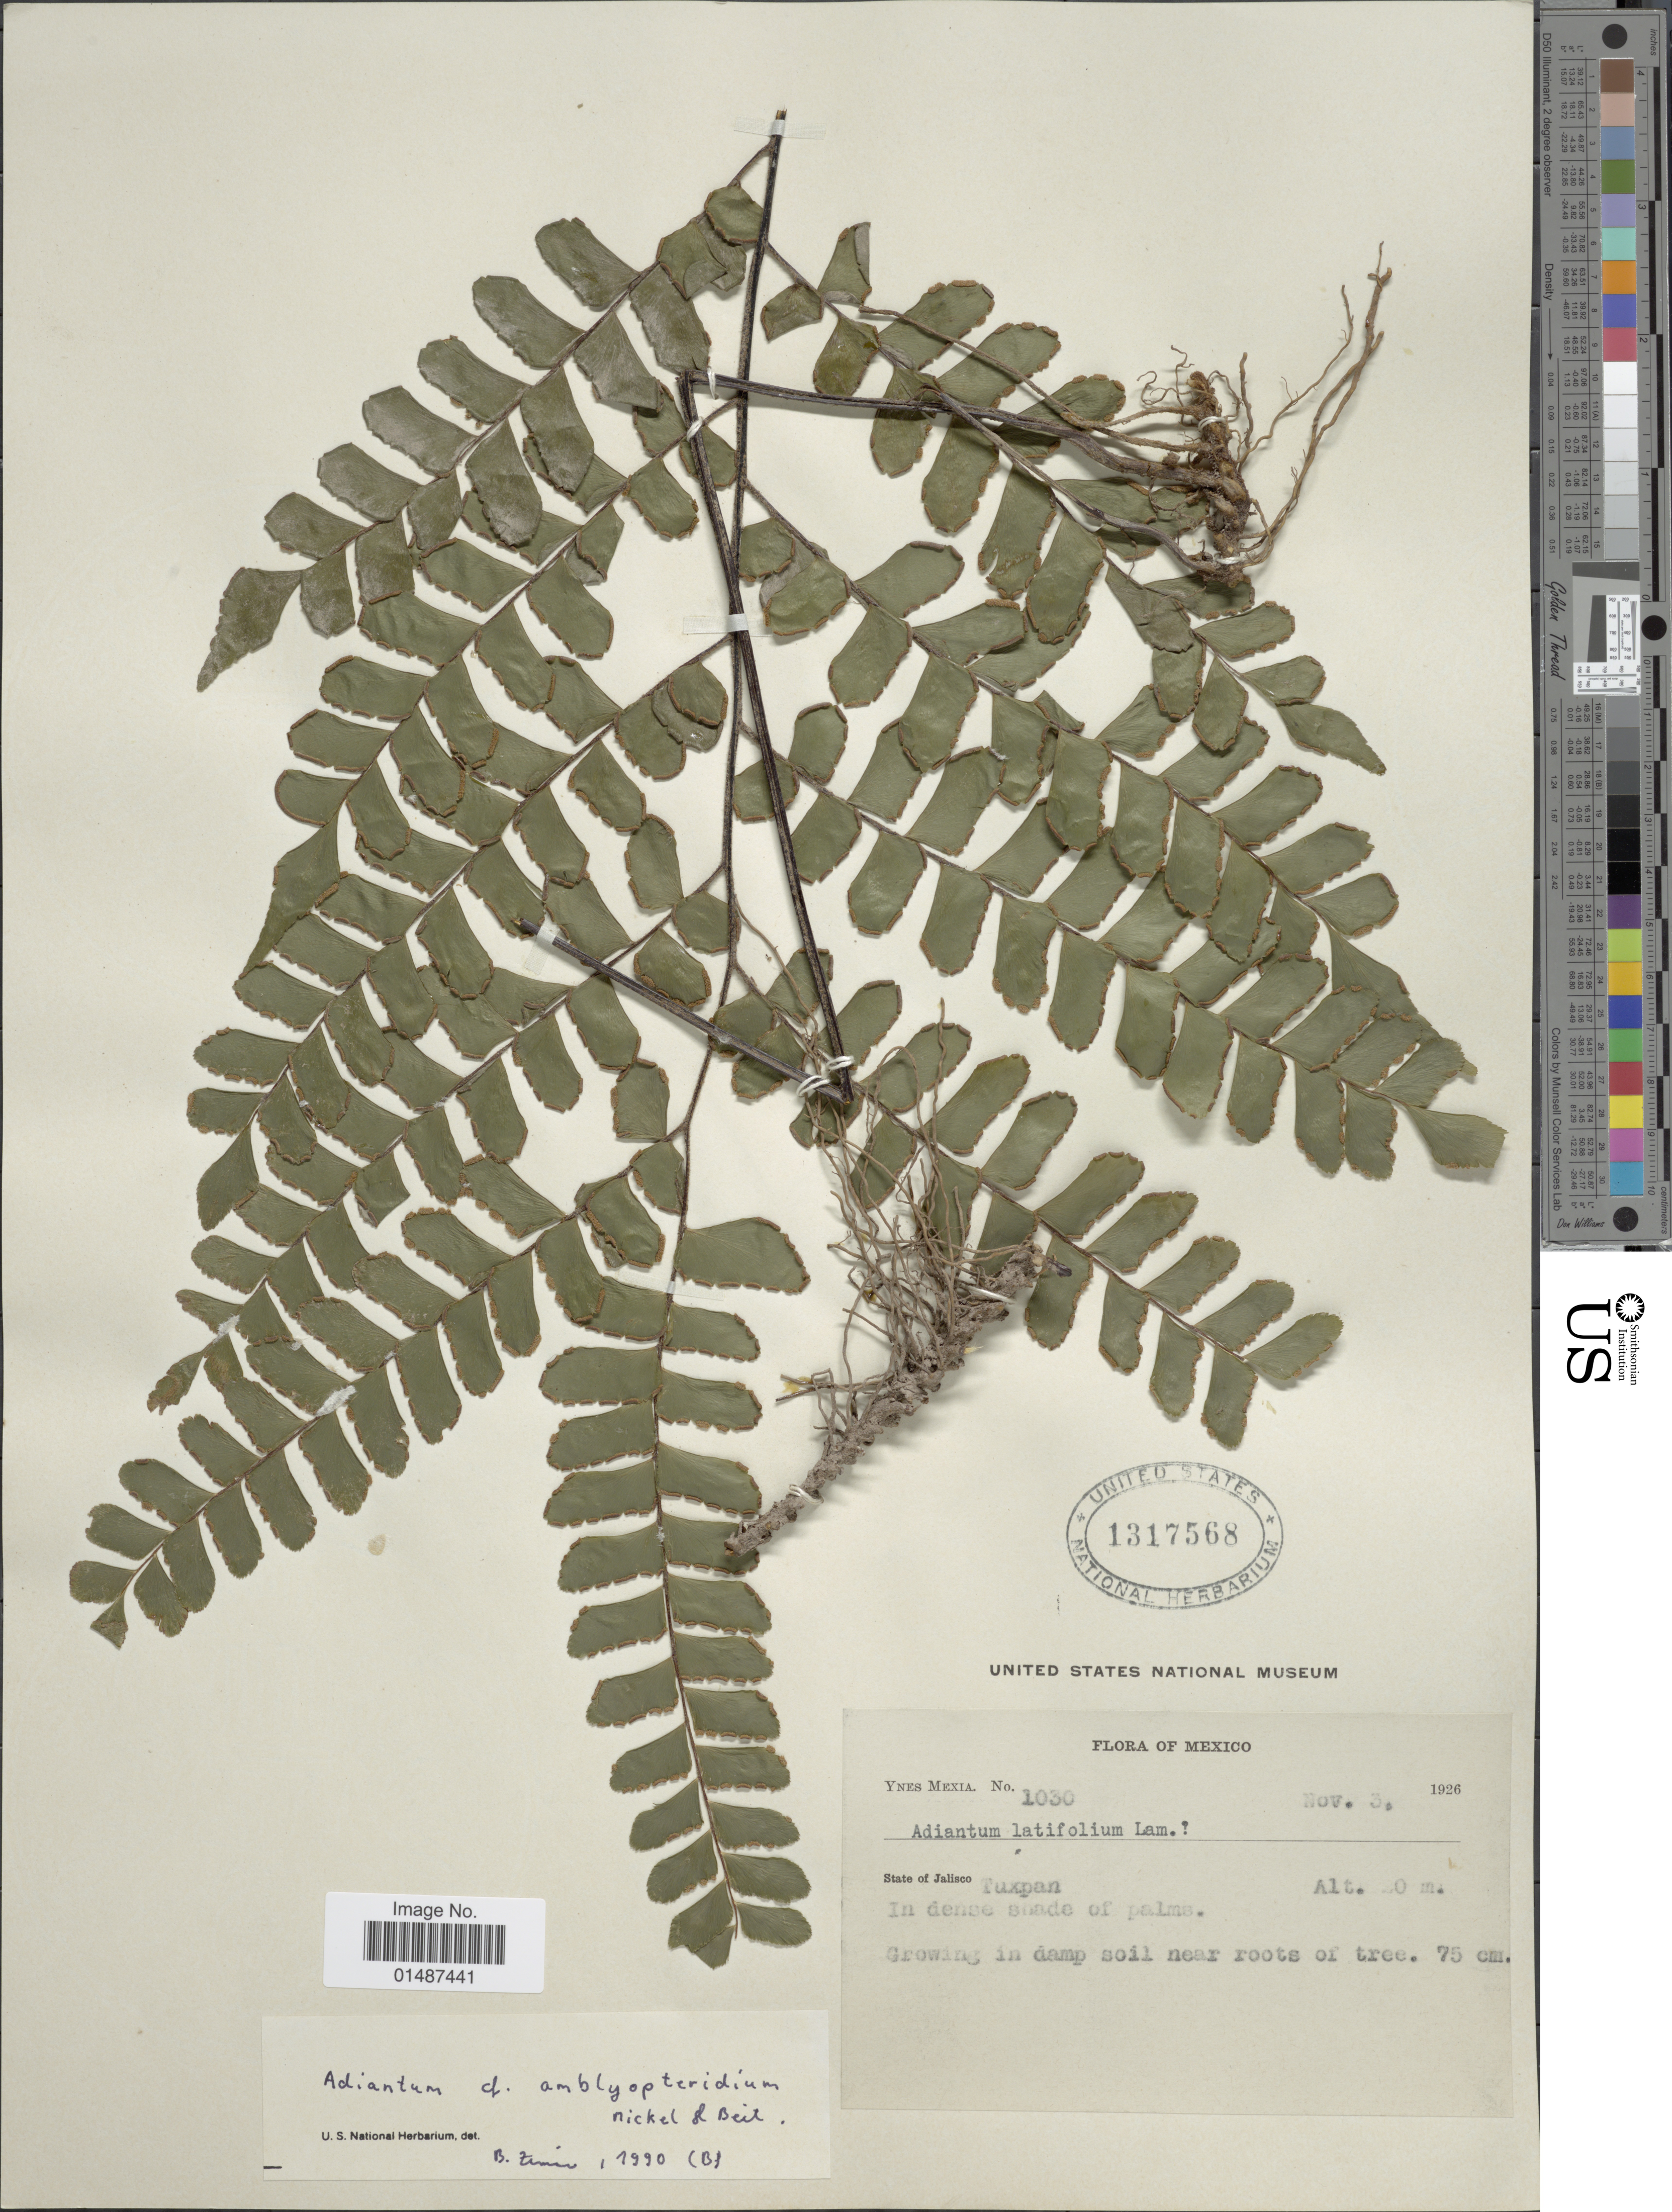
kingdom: Plantae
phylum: Tracheophyta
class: Polypodiopsida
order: Polypodiales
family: Pteridaceae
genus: Adiantum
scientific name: Adiantum amblyopteridium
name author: Mickel & Beitel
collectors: Y. Mexia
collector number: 1030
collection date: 1926-11-03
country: Mexico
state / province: Jalisco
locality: Tuxpan.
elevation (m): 20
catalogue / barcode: US 1317568